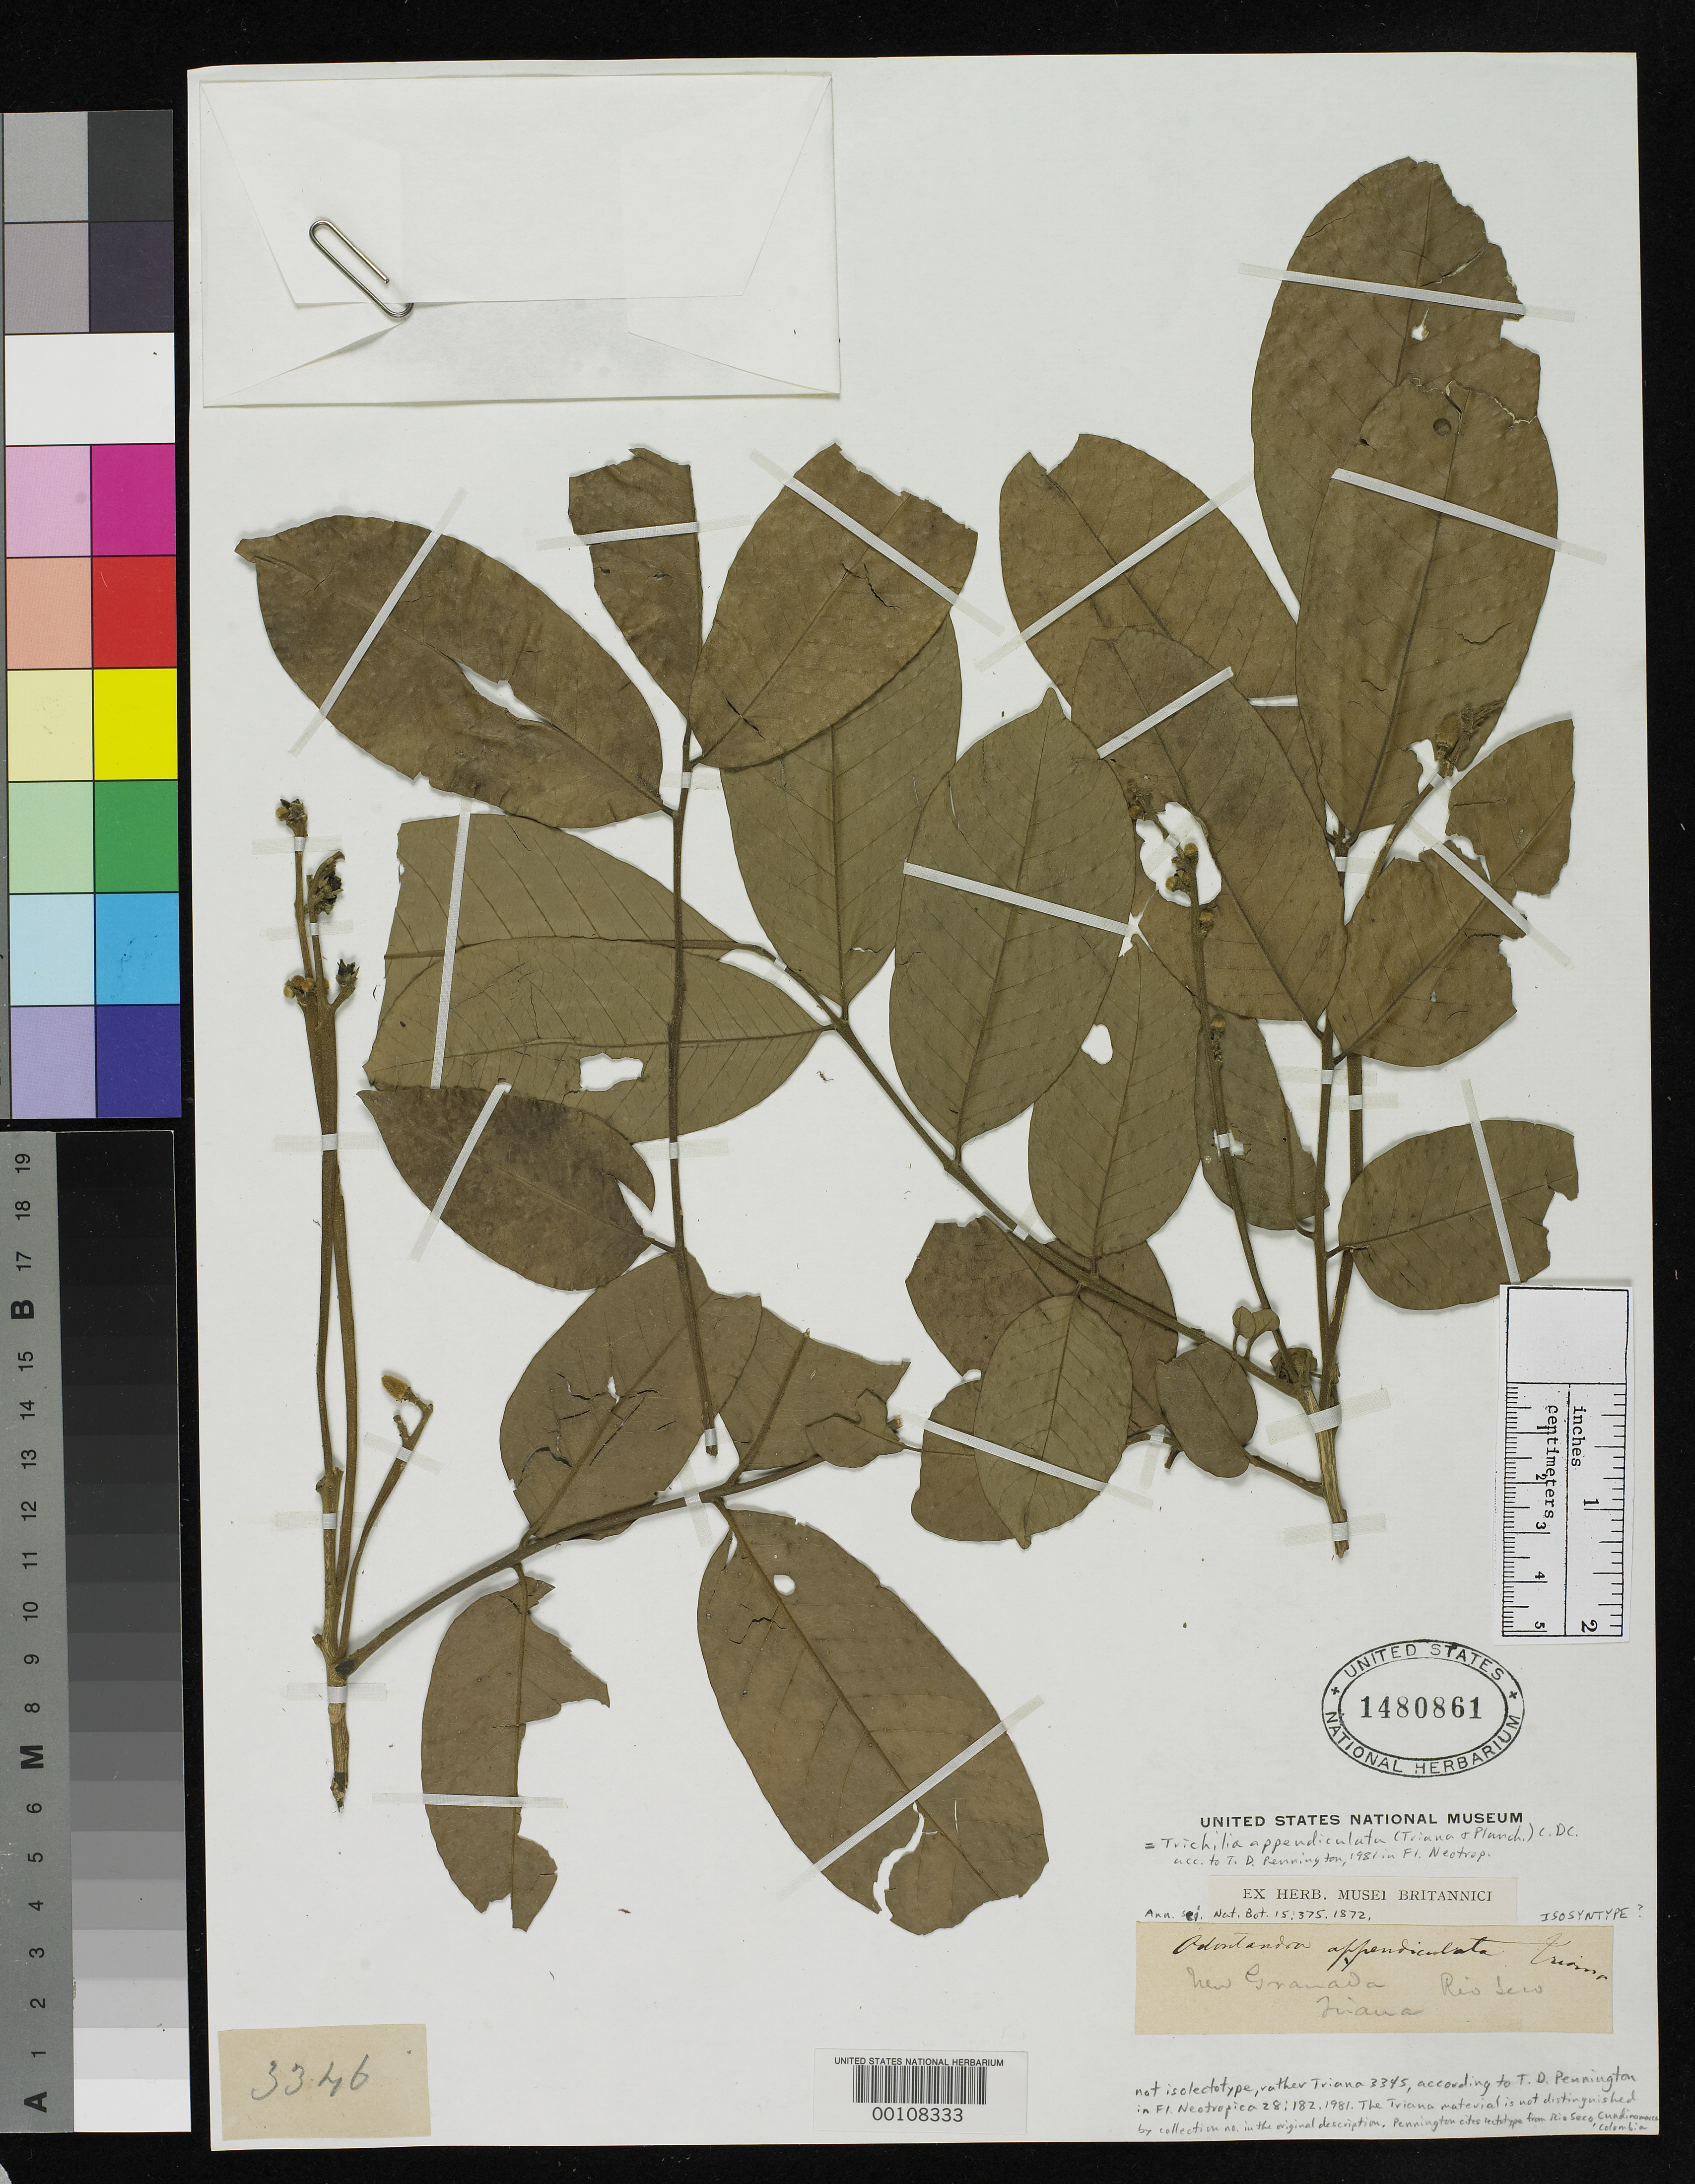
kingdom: Plantae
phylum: Tracheophyta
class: Magnoliopsida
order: Sapindales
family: Meliaceae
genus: Odontandra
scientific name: Odontandra appendiculata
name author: Triana & Planch.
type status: Isosyntype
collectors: J. J. Triana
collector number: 3346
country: Colombia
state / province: Cundinamarca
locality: Rio Seco.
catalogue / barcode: US 1480861